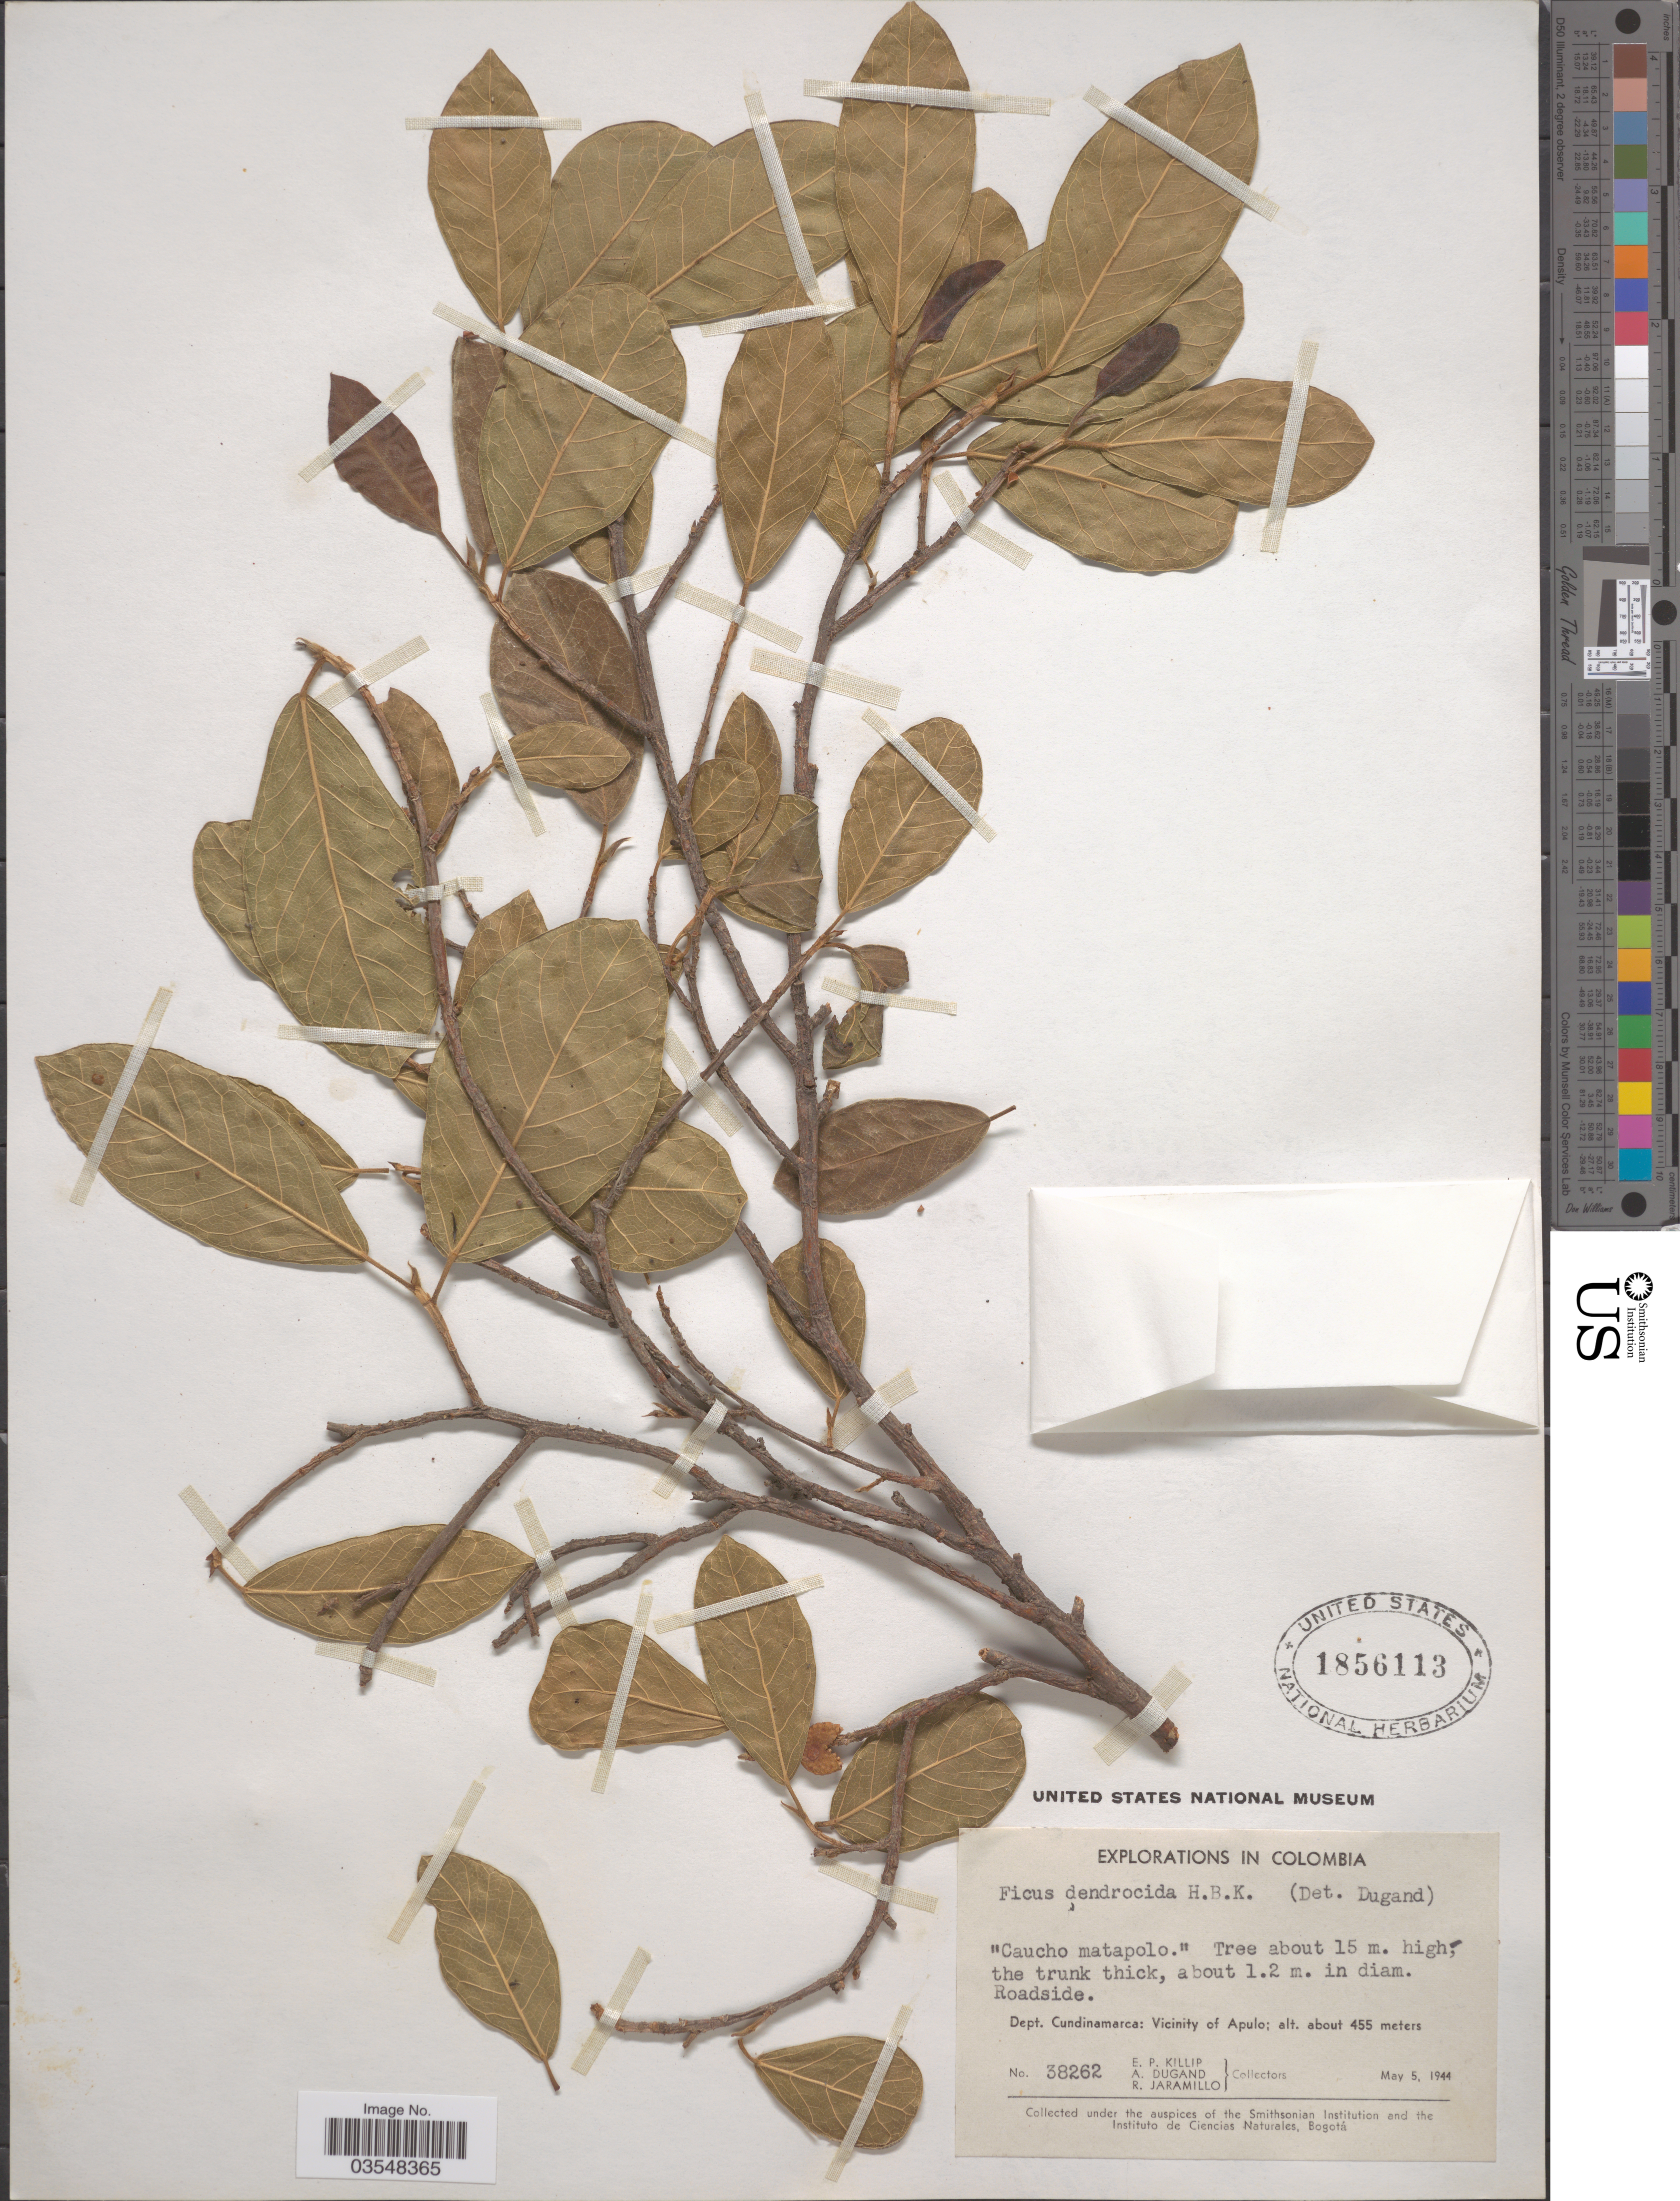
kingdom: Plantae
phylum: Tracheophyta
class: Magnoliopsida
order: Rosales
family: Moraceae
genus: Ficus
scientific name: Ficus dendrocida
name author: Kunth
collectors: E. P. Killip, A. Dugand & R. Jaramillo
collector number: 38262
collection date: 1944-05-05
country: Colombia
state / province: Cundinamarca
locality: Dept. Cundinamarca: Vicinity of Apulo.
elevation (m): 455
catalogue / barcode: US 1856113